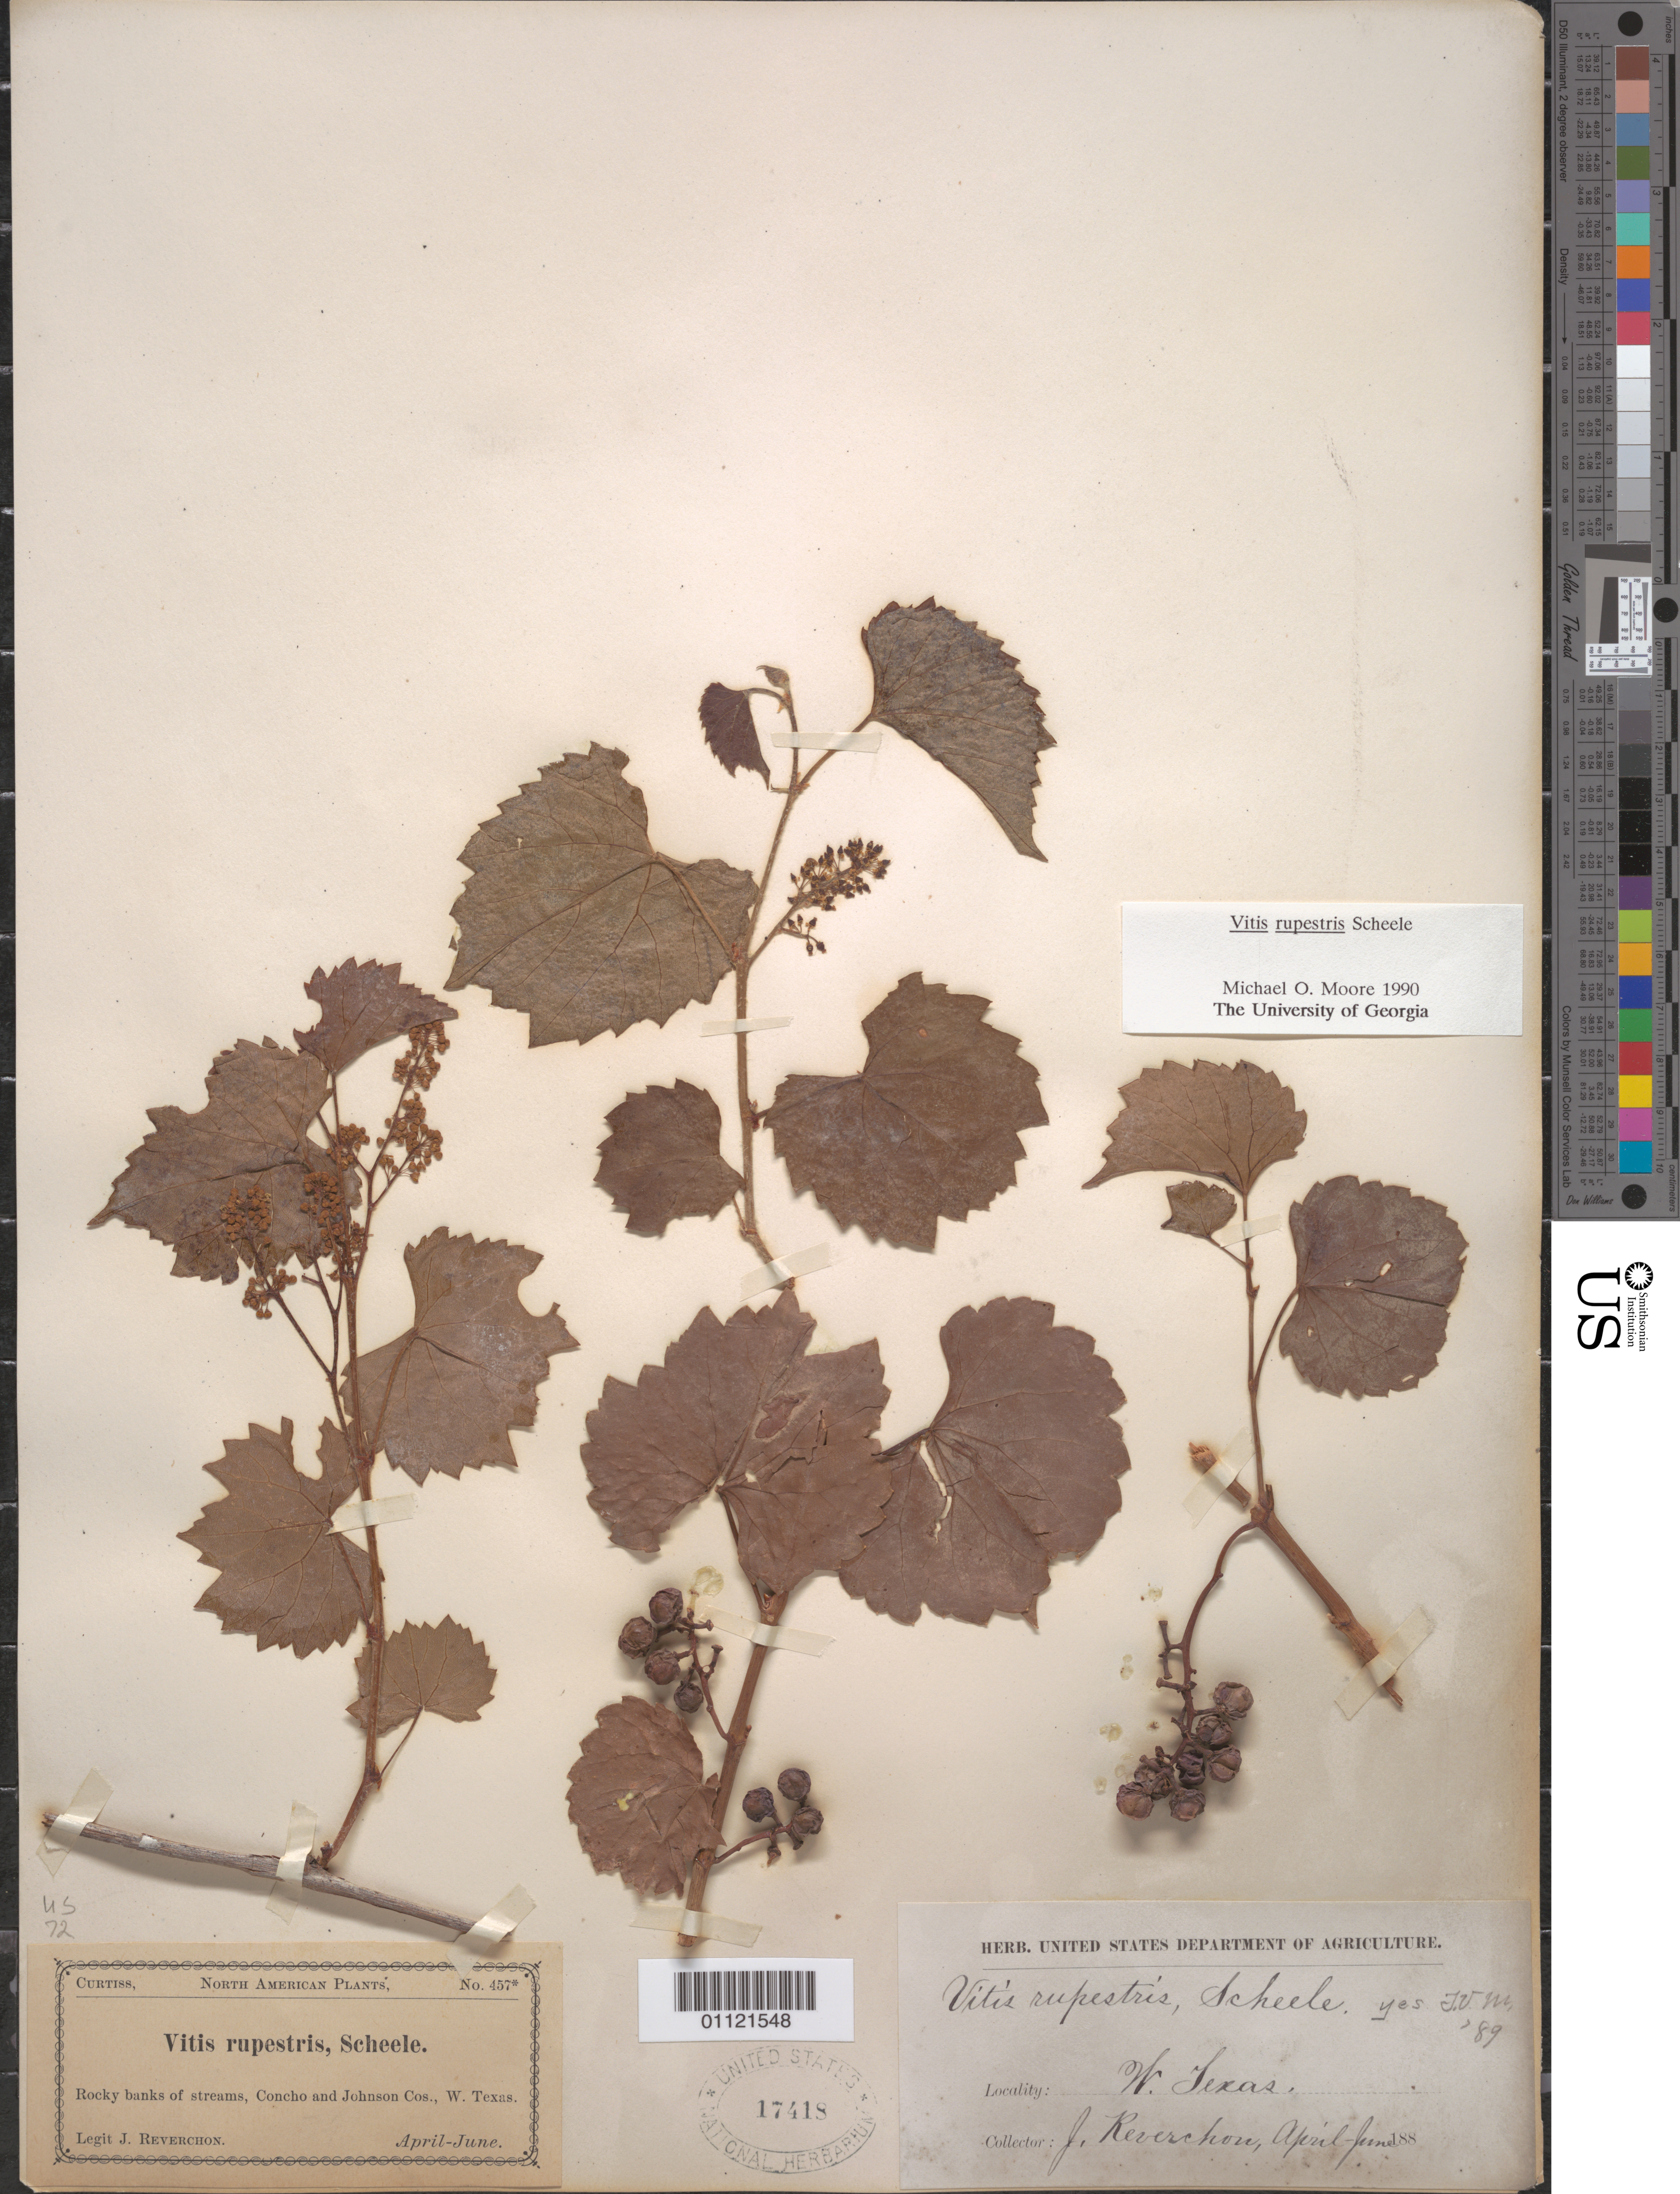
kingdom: Plantae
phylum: Tracheophyta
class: Magnoliopsida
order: Vitales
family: Vitaceae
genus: Vitis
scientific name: Vitis rupestris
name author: Scheele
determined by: Moore, M. O.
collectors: J. Reverchon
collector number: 457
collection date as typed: Apr 188- to Jun 188-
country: United States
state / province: Texas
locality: Concho and Johnson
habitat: rocky banks of streams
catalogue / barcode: US 17418